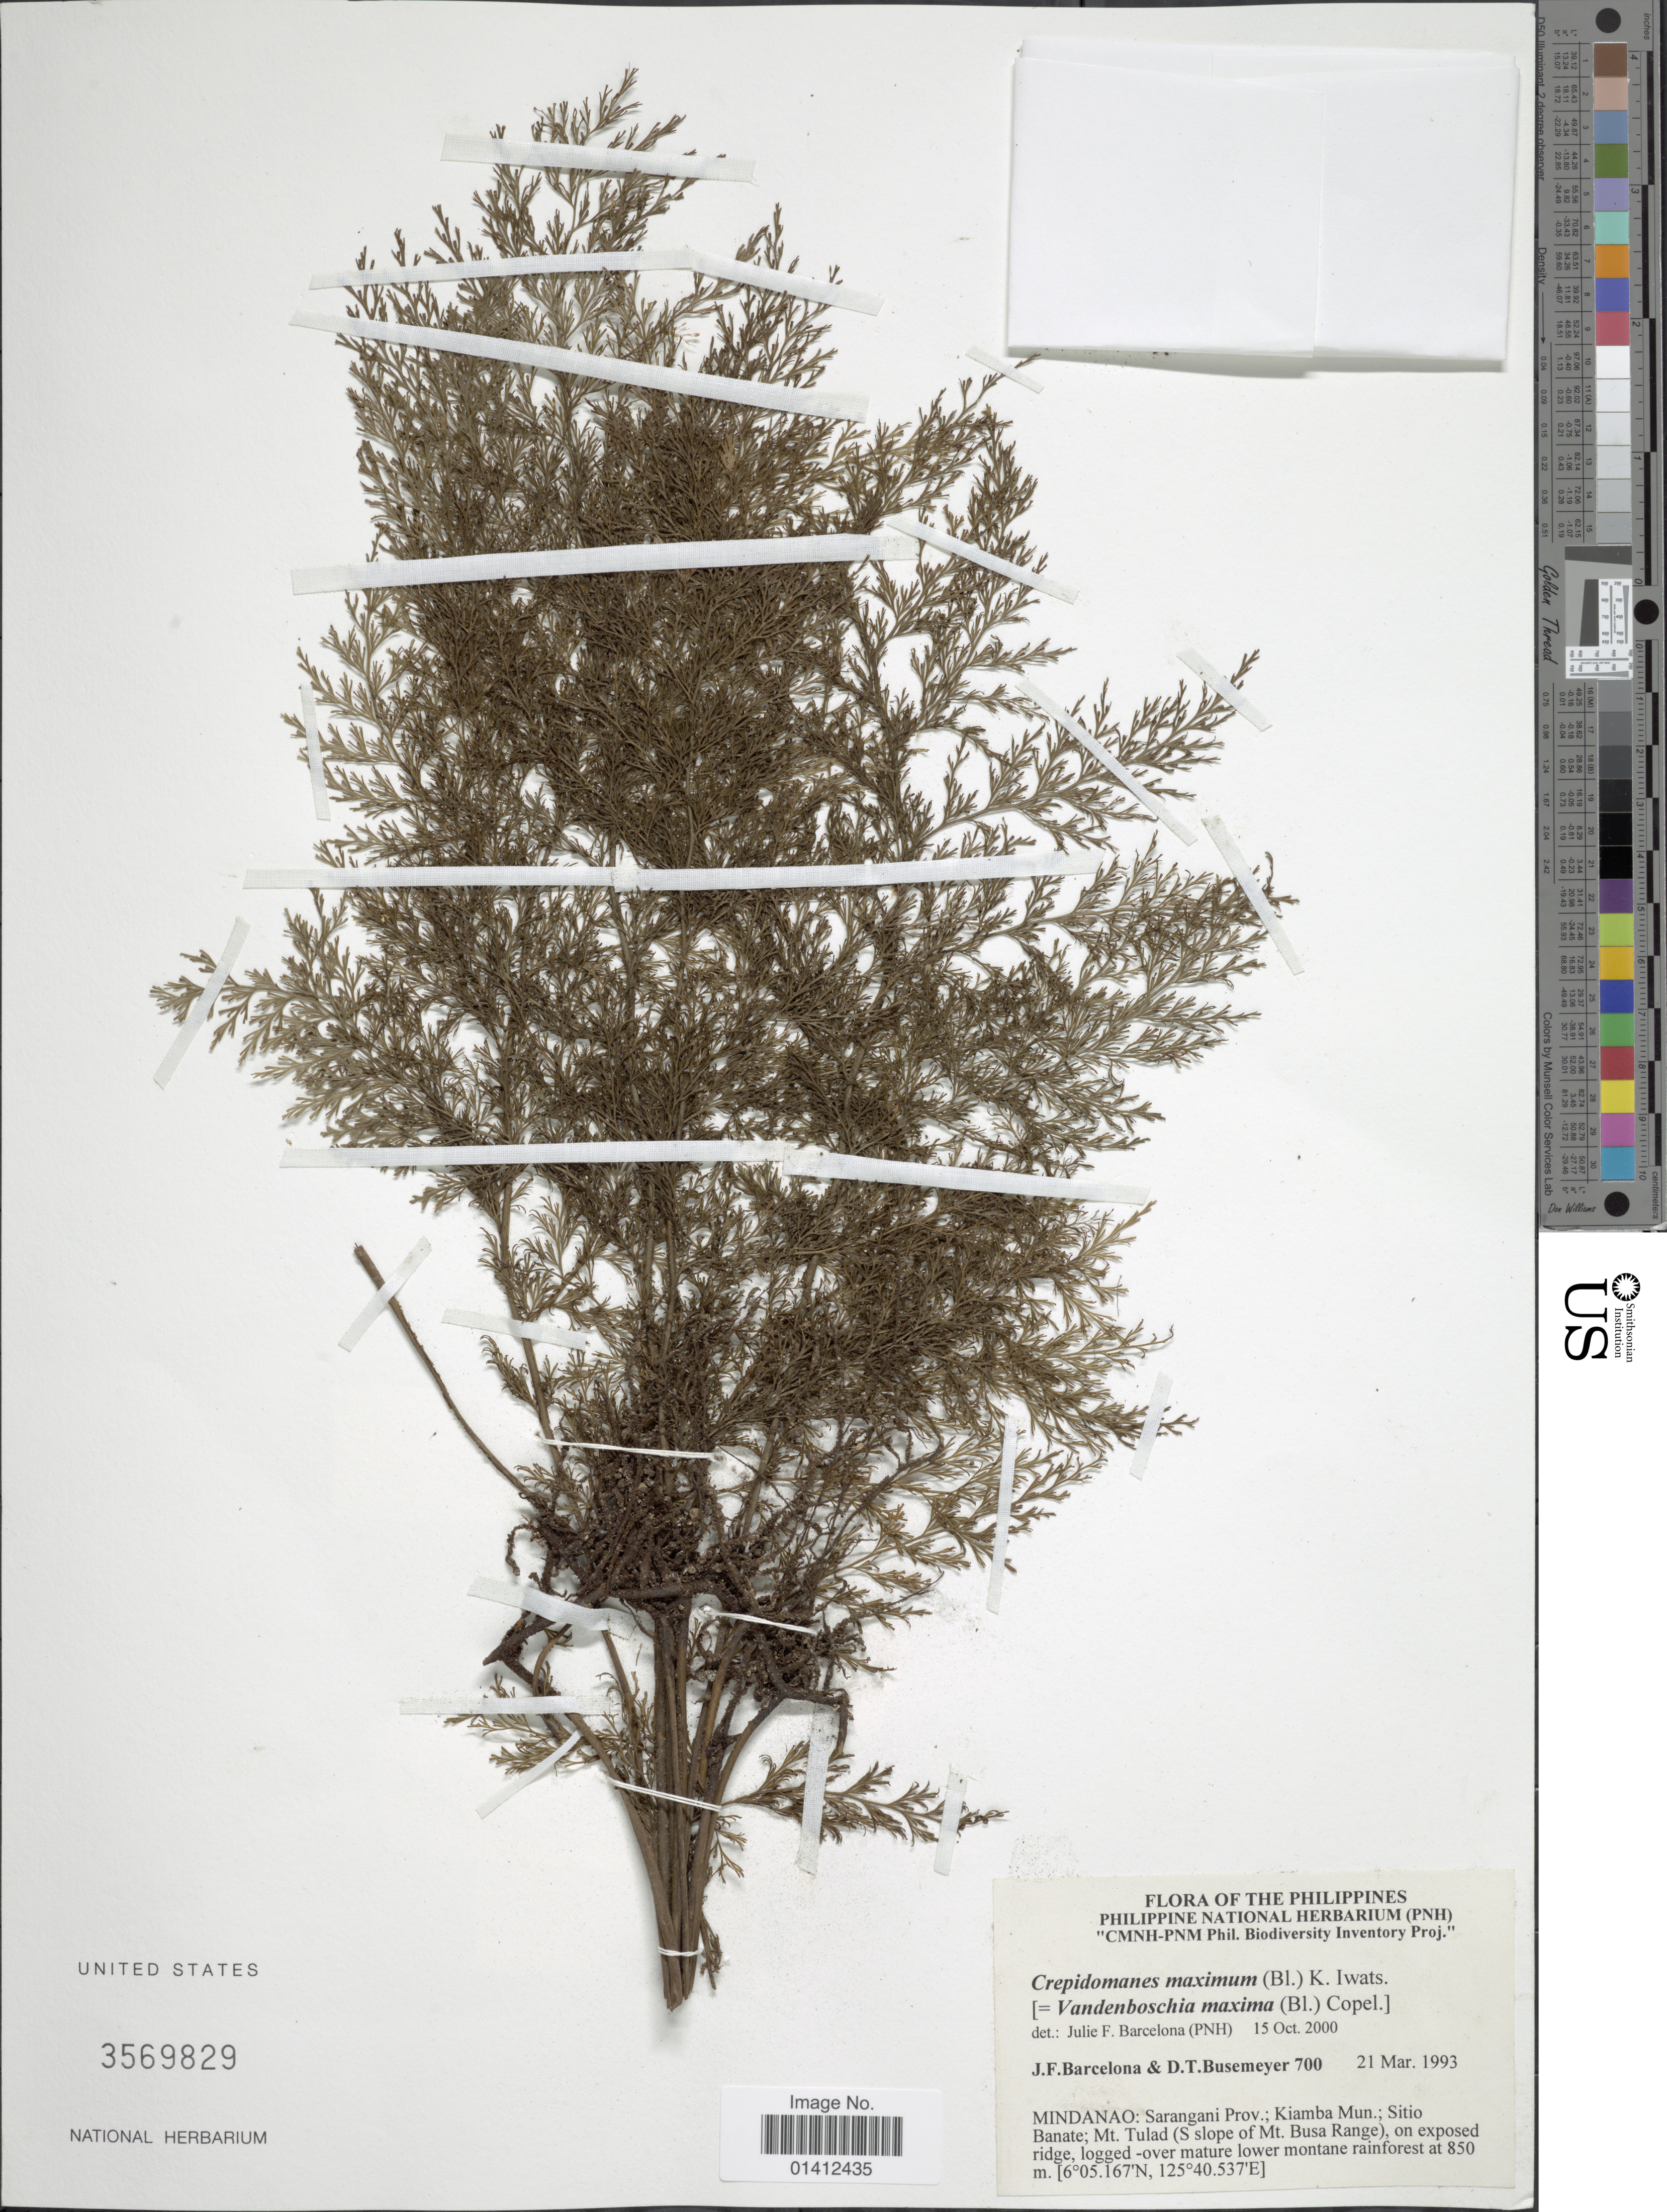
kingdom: Plantae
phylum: Tracheophyta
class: Polypodiopsida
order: Hymenophyllales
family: Hymenophyllaceae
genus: Vandenboschia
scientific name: Vandenboschia maxima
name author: (Blume) Copel.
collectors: J. F. Barcelona & D. Busemeyer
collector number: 700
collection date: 1993-03-21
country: Philippines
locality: Mindanao: Sarangani Prov; Kiamba Mun; Sitio Banate; Mt Talud (S slope of Mt Busa Range)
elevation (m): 850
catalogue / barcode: US 3569829